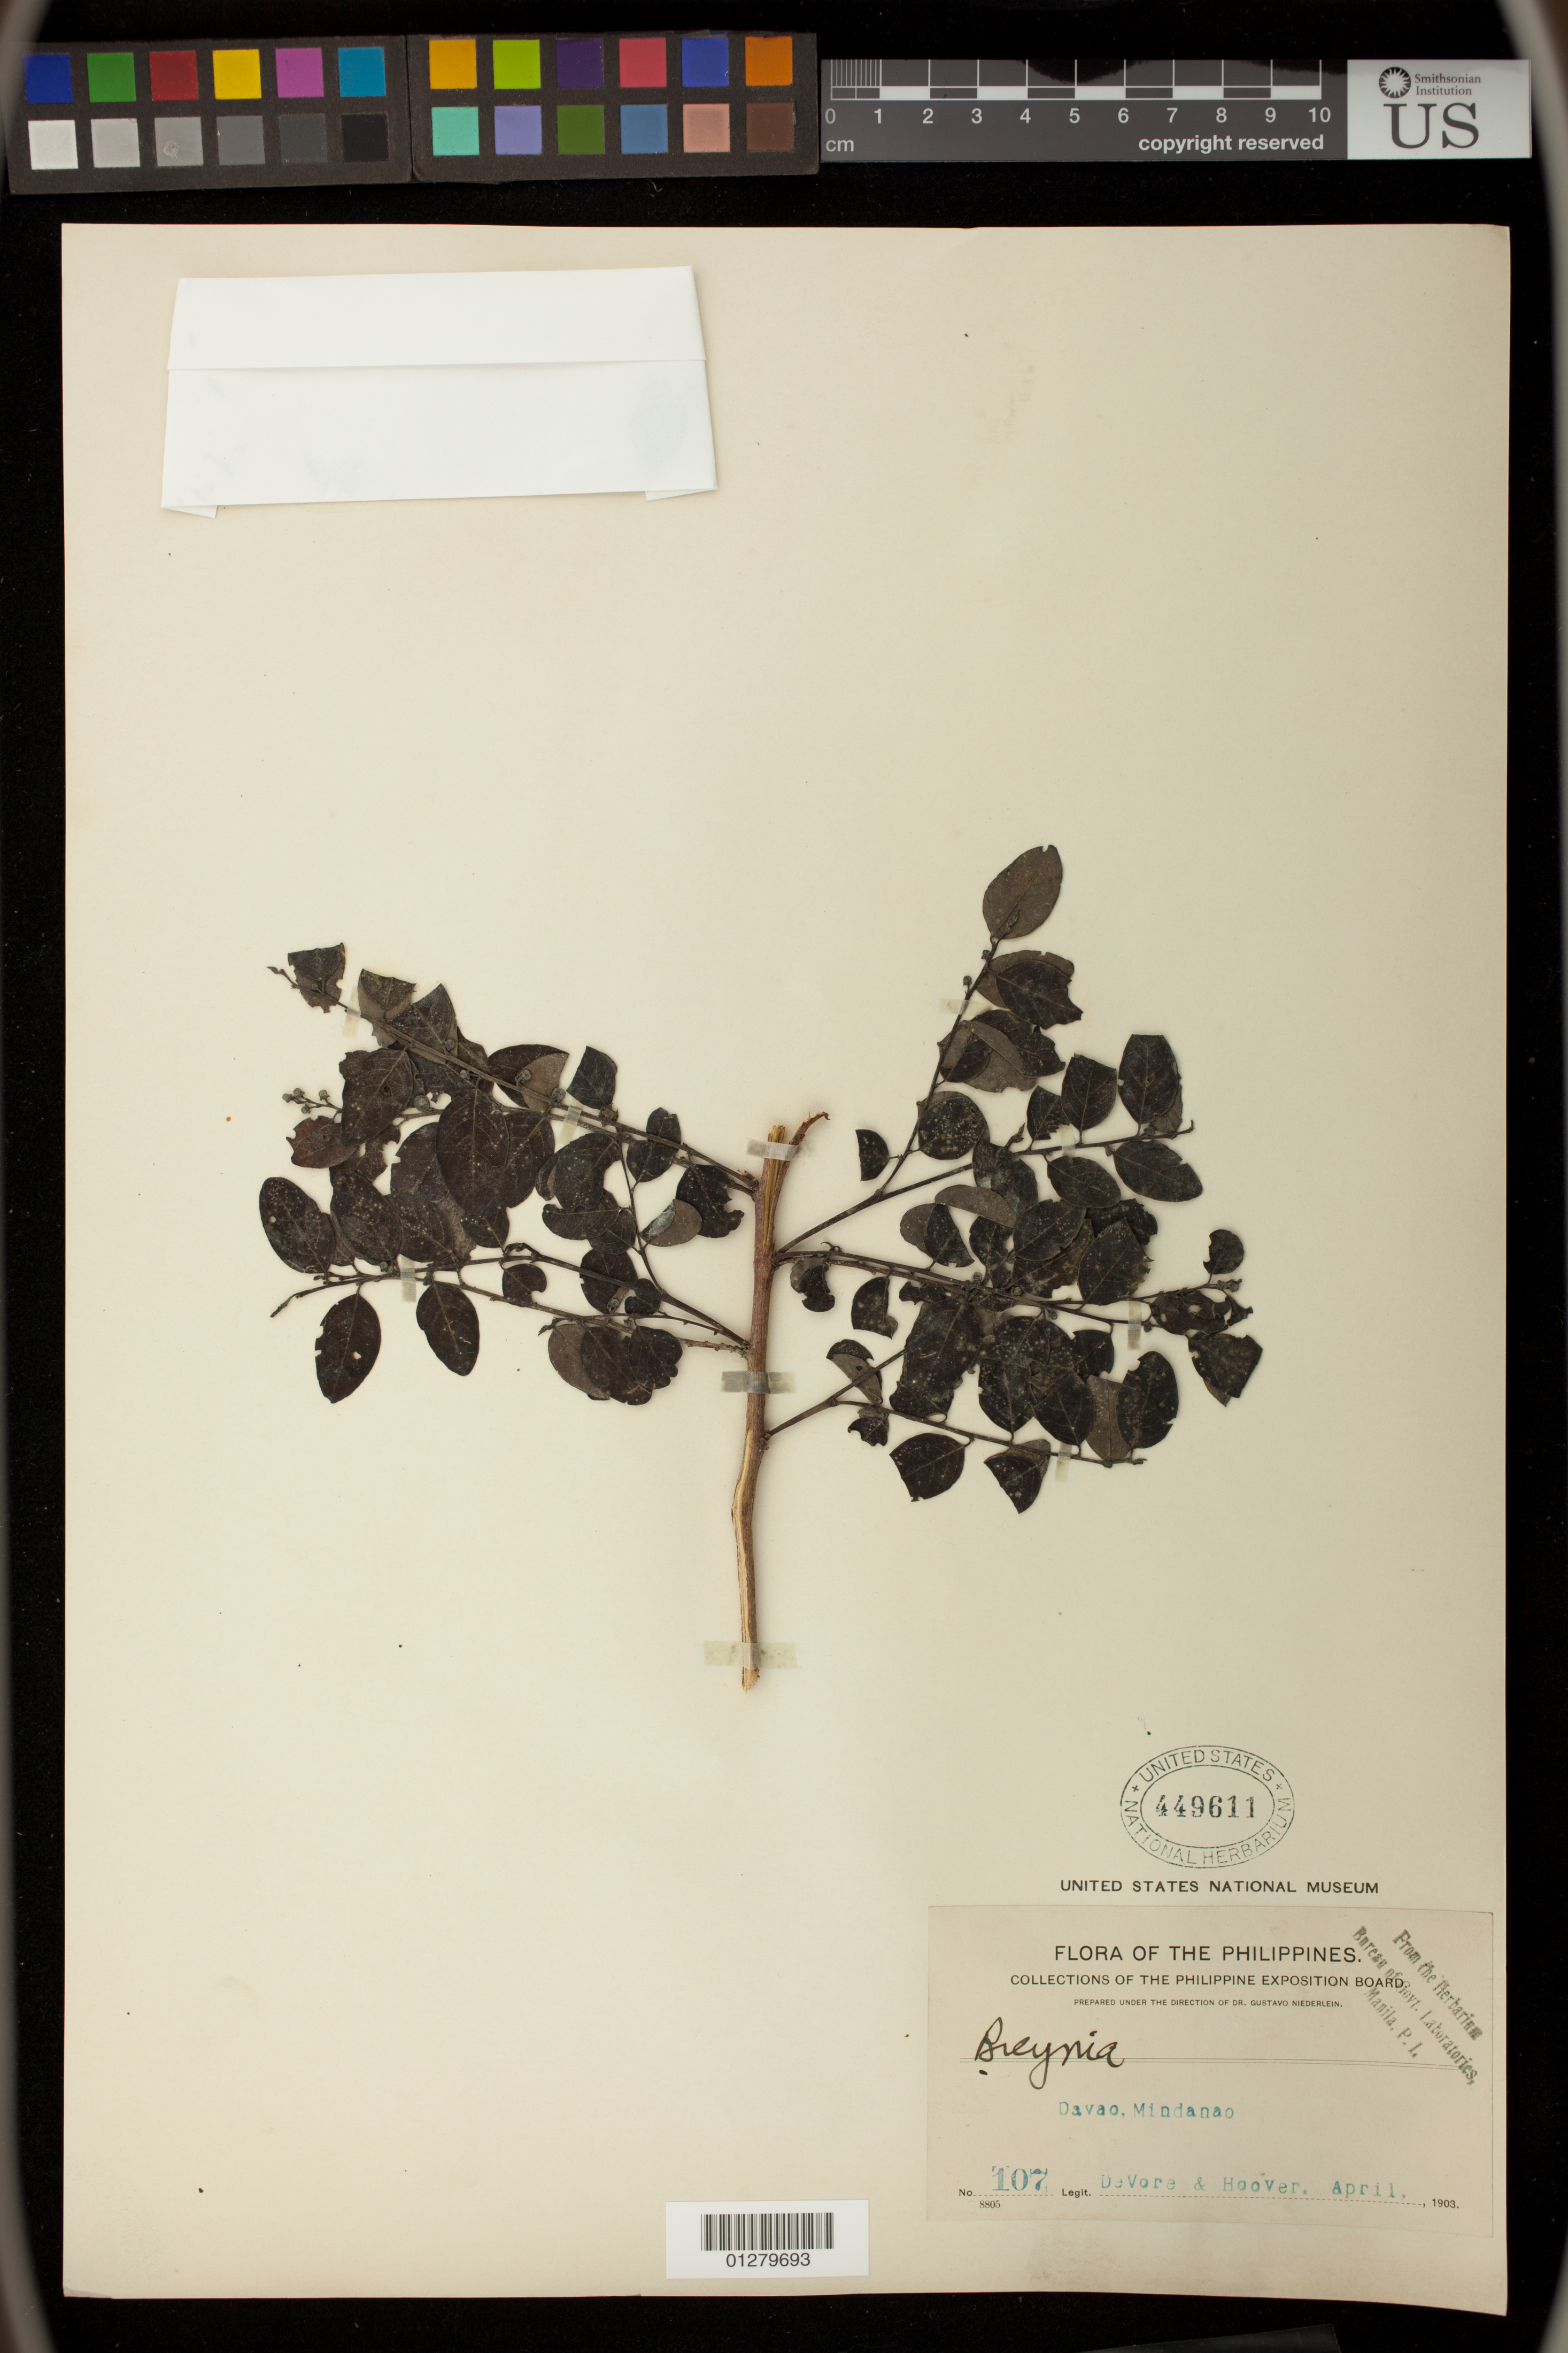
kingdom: Plantae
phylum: Tracheophyta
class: Magnoliopsida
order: Malpighiales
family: Phyllanthaceae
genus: Breynia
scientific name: Breynia sp.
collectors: B. F. DeVore & -- Hoover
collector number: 107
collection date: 1903-04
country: Philippines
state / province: Davao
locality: Davao, Mindanao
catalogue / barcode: US 449611